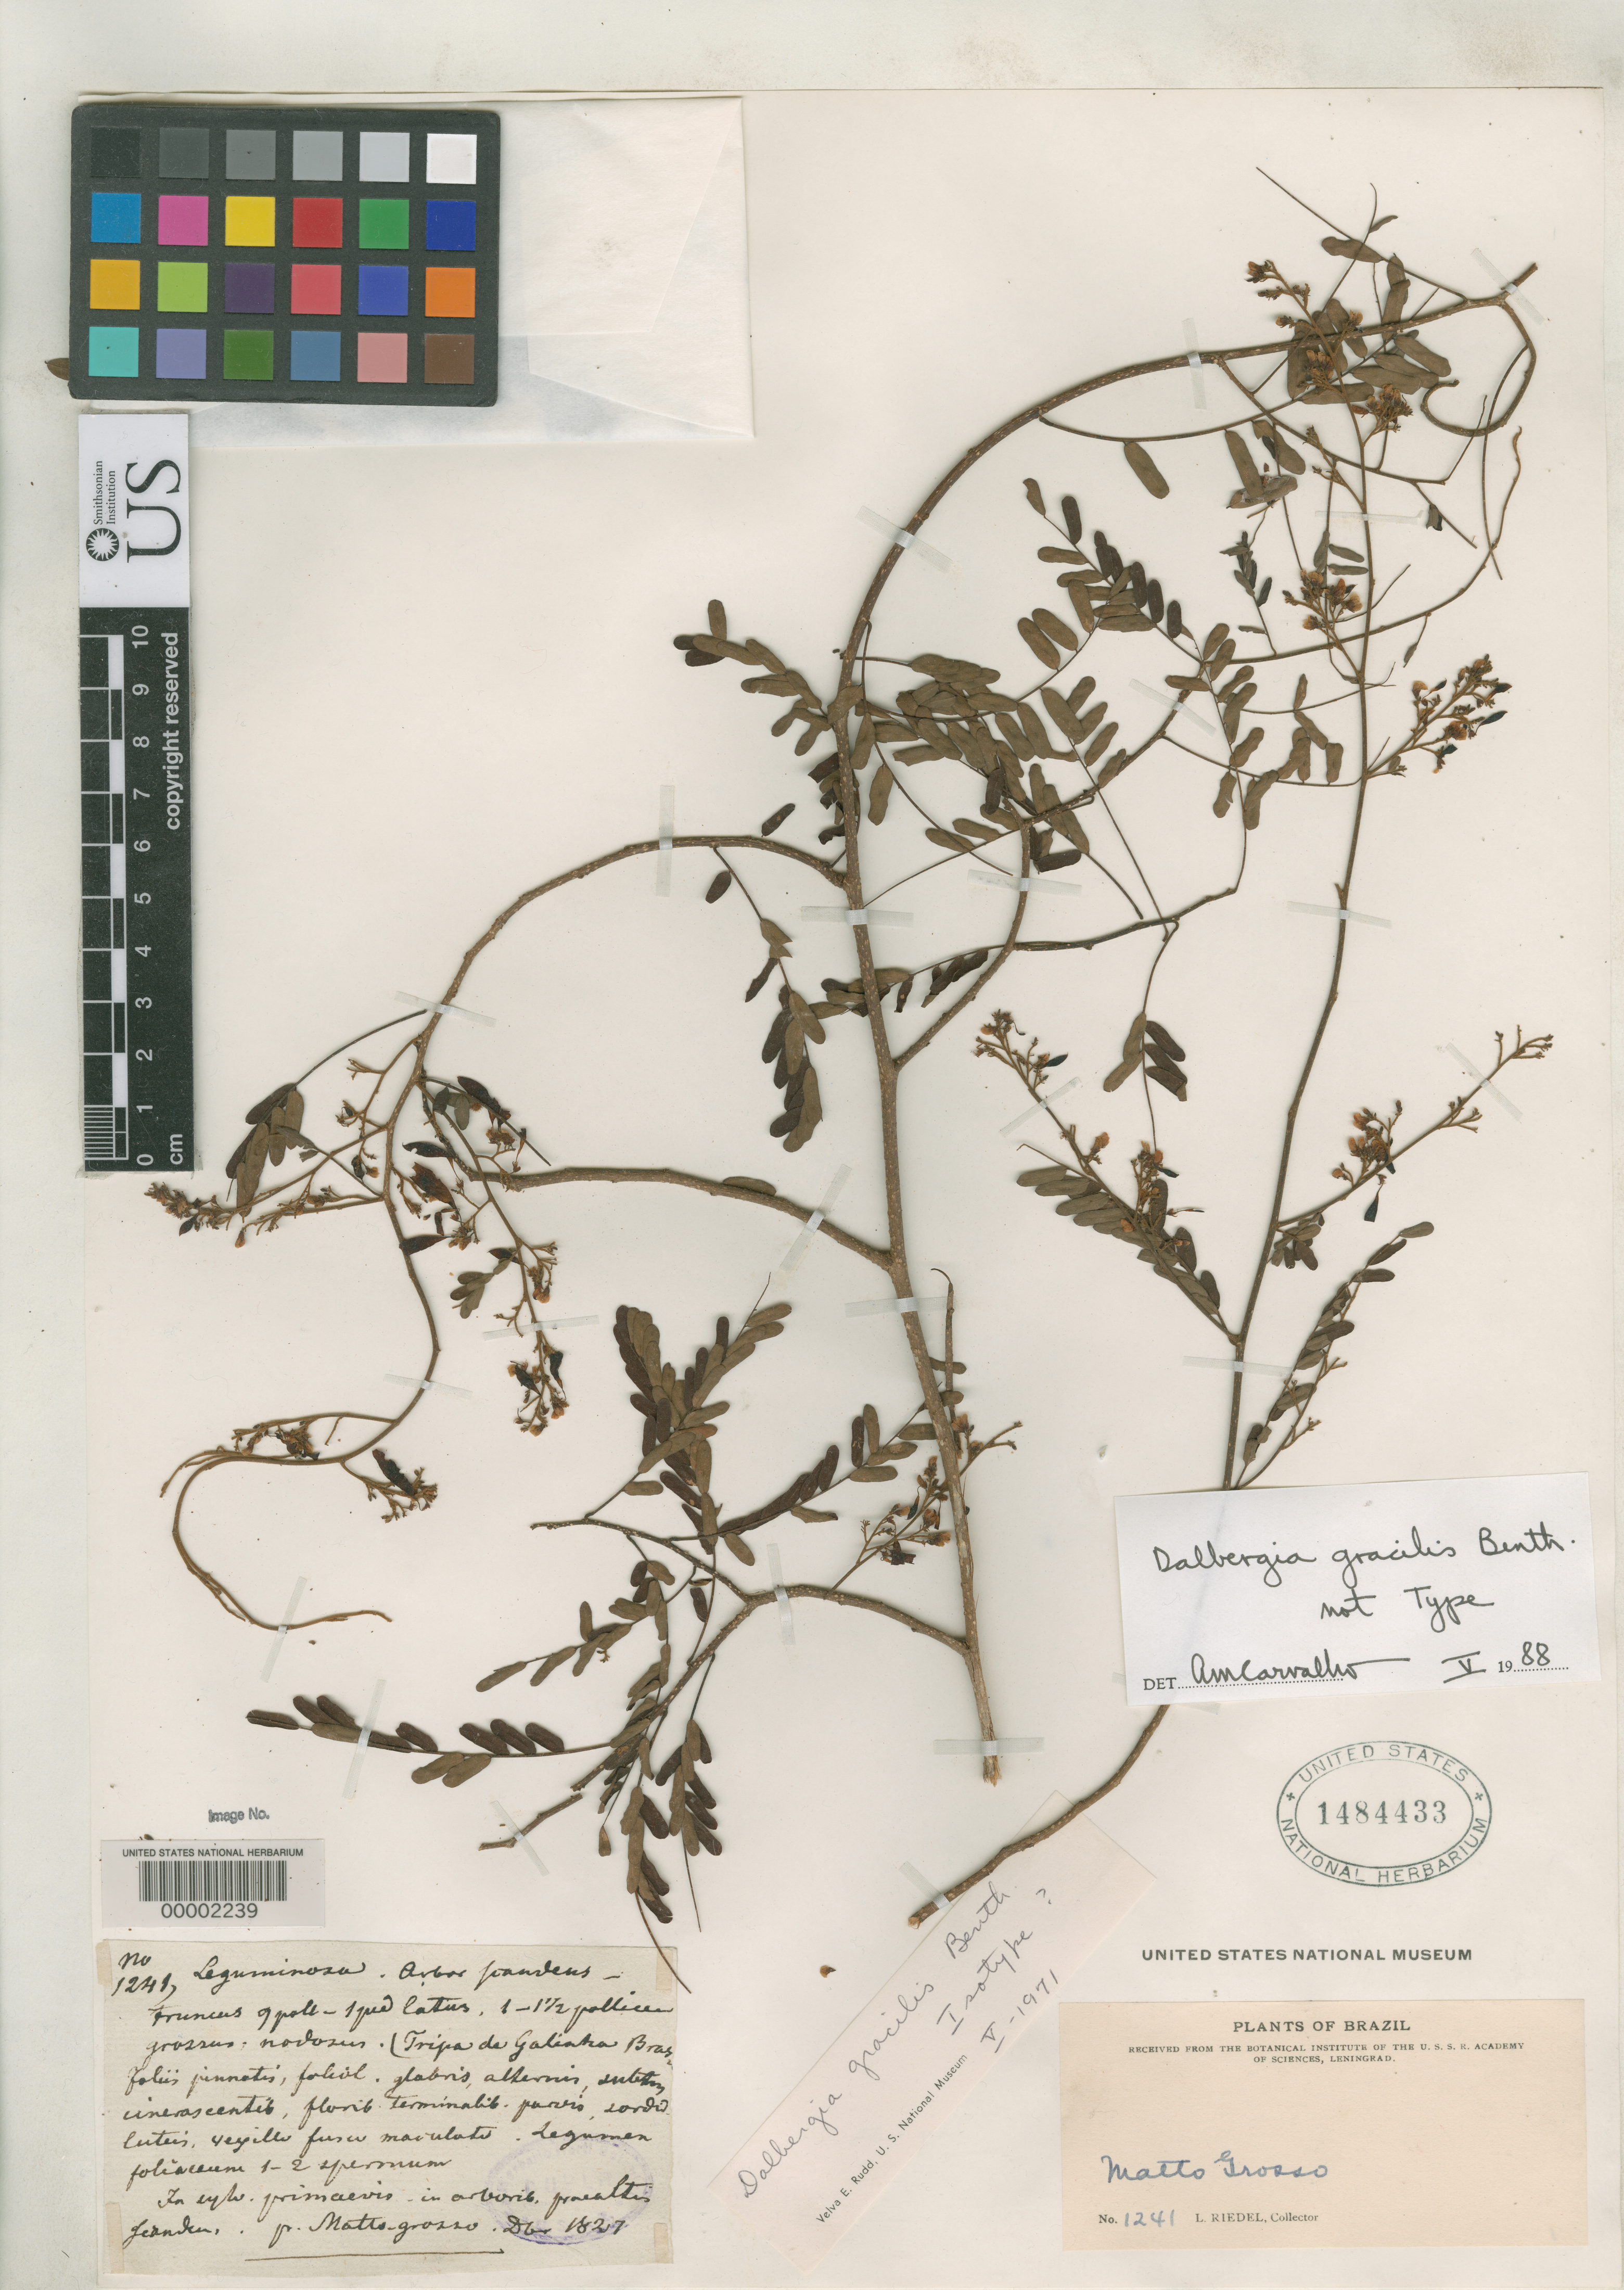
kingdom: Plantae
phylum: Tracheophyta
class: Magnoliopsida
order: Fabales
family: Fabaceae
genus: Dalbergia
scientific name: Dalbergia gracilis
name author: Benth.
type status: Type Fragment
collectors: L. Riedel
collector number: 1241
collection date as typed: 1827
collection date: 1827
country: Brazil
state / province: Mato Grosso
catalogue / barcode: US 1484433